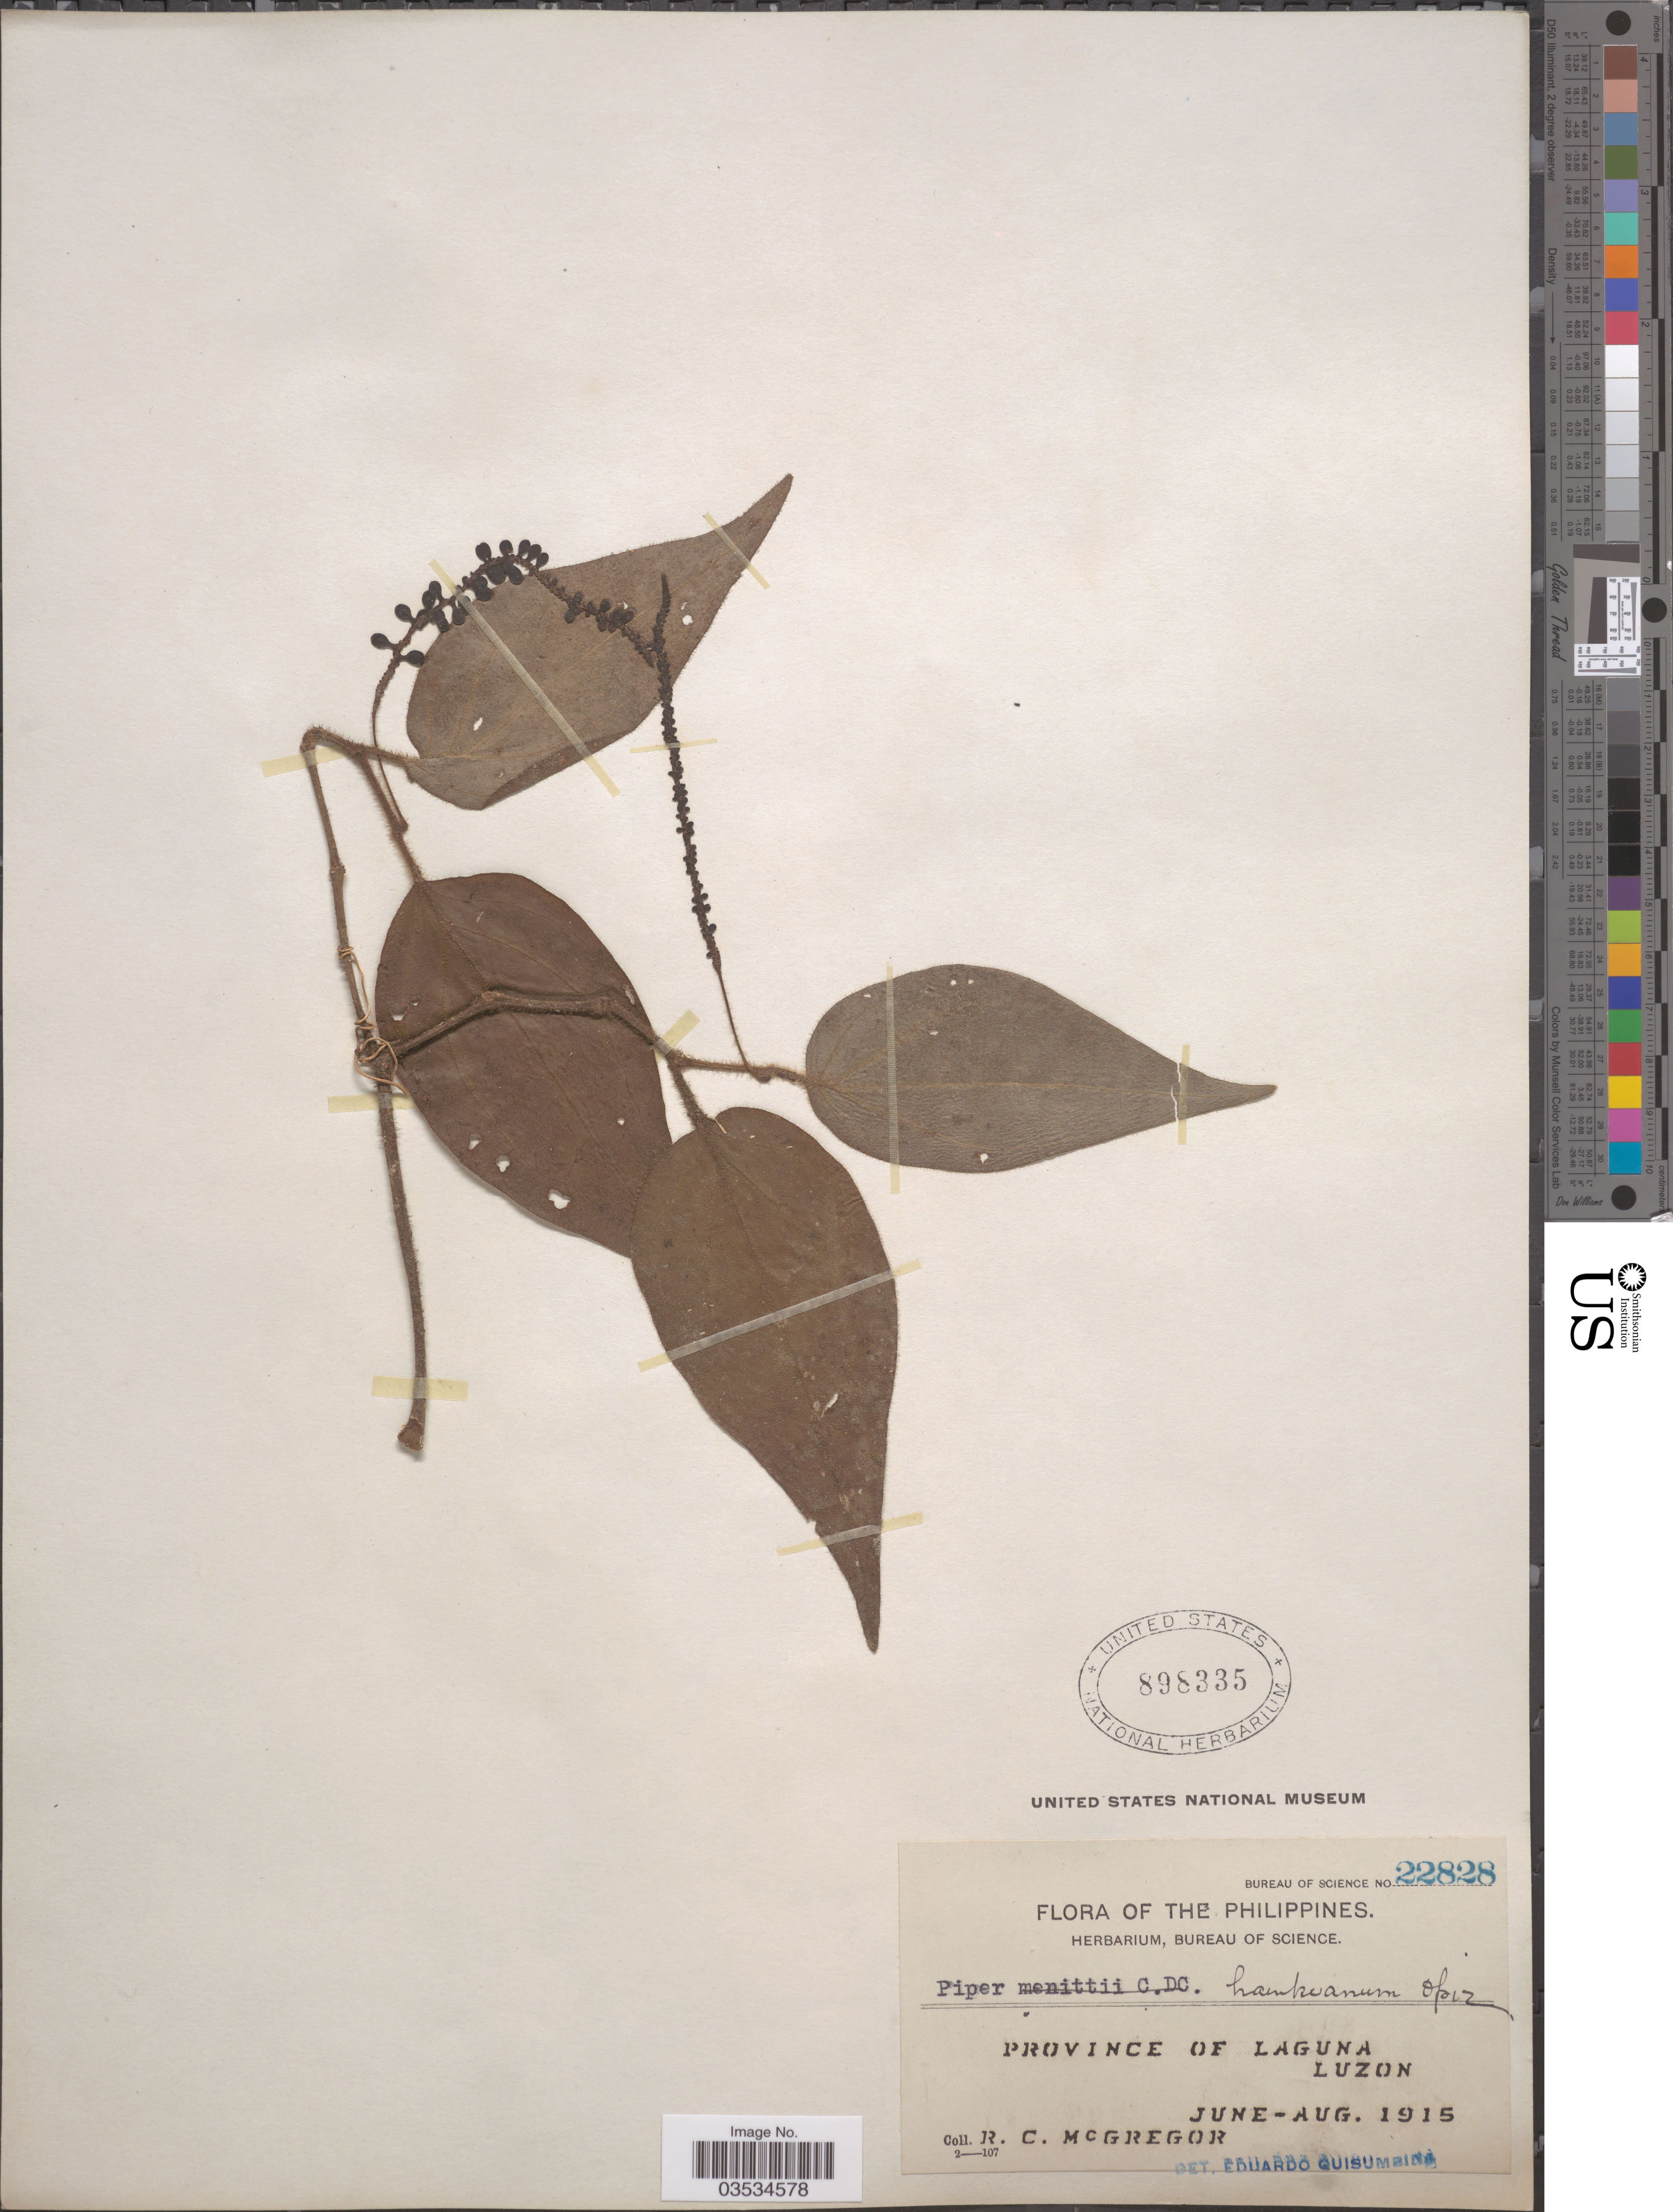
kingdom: Plantae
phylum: Tracheophyta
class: Magnoliopsida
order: Piperales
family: Piperaceae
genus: Piper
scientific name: Piper haenkeanum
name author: Opiz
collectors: R. C. McGregor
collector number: Bureau of Science 22828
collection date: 1915-06/1915-08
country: Philippines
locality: Province of Laguna. Luzon.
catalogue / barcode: US 898335